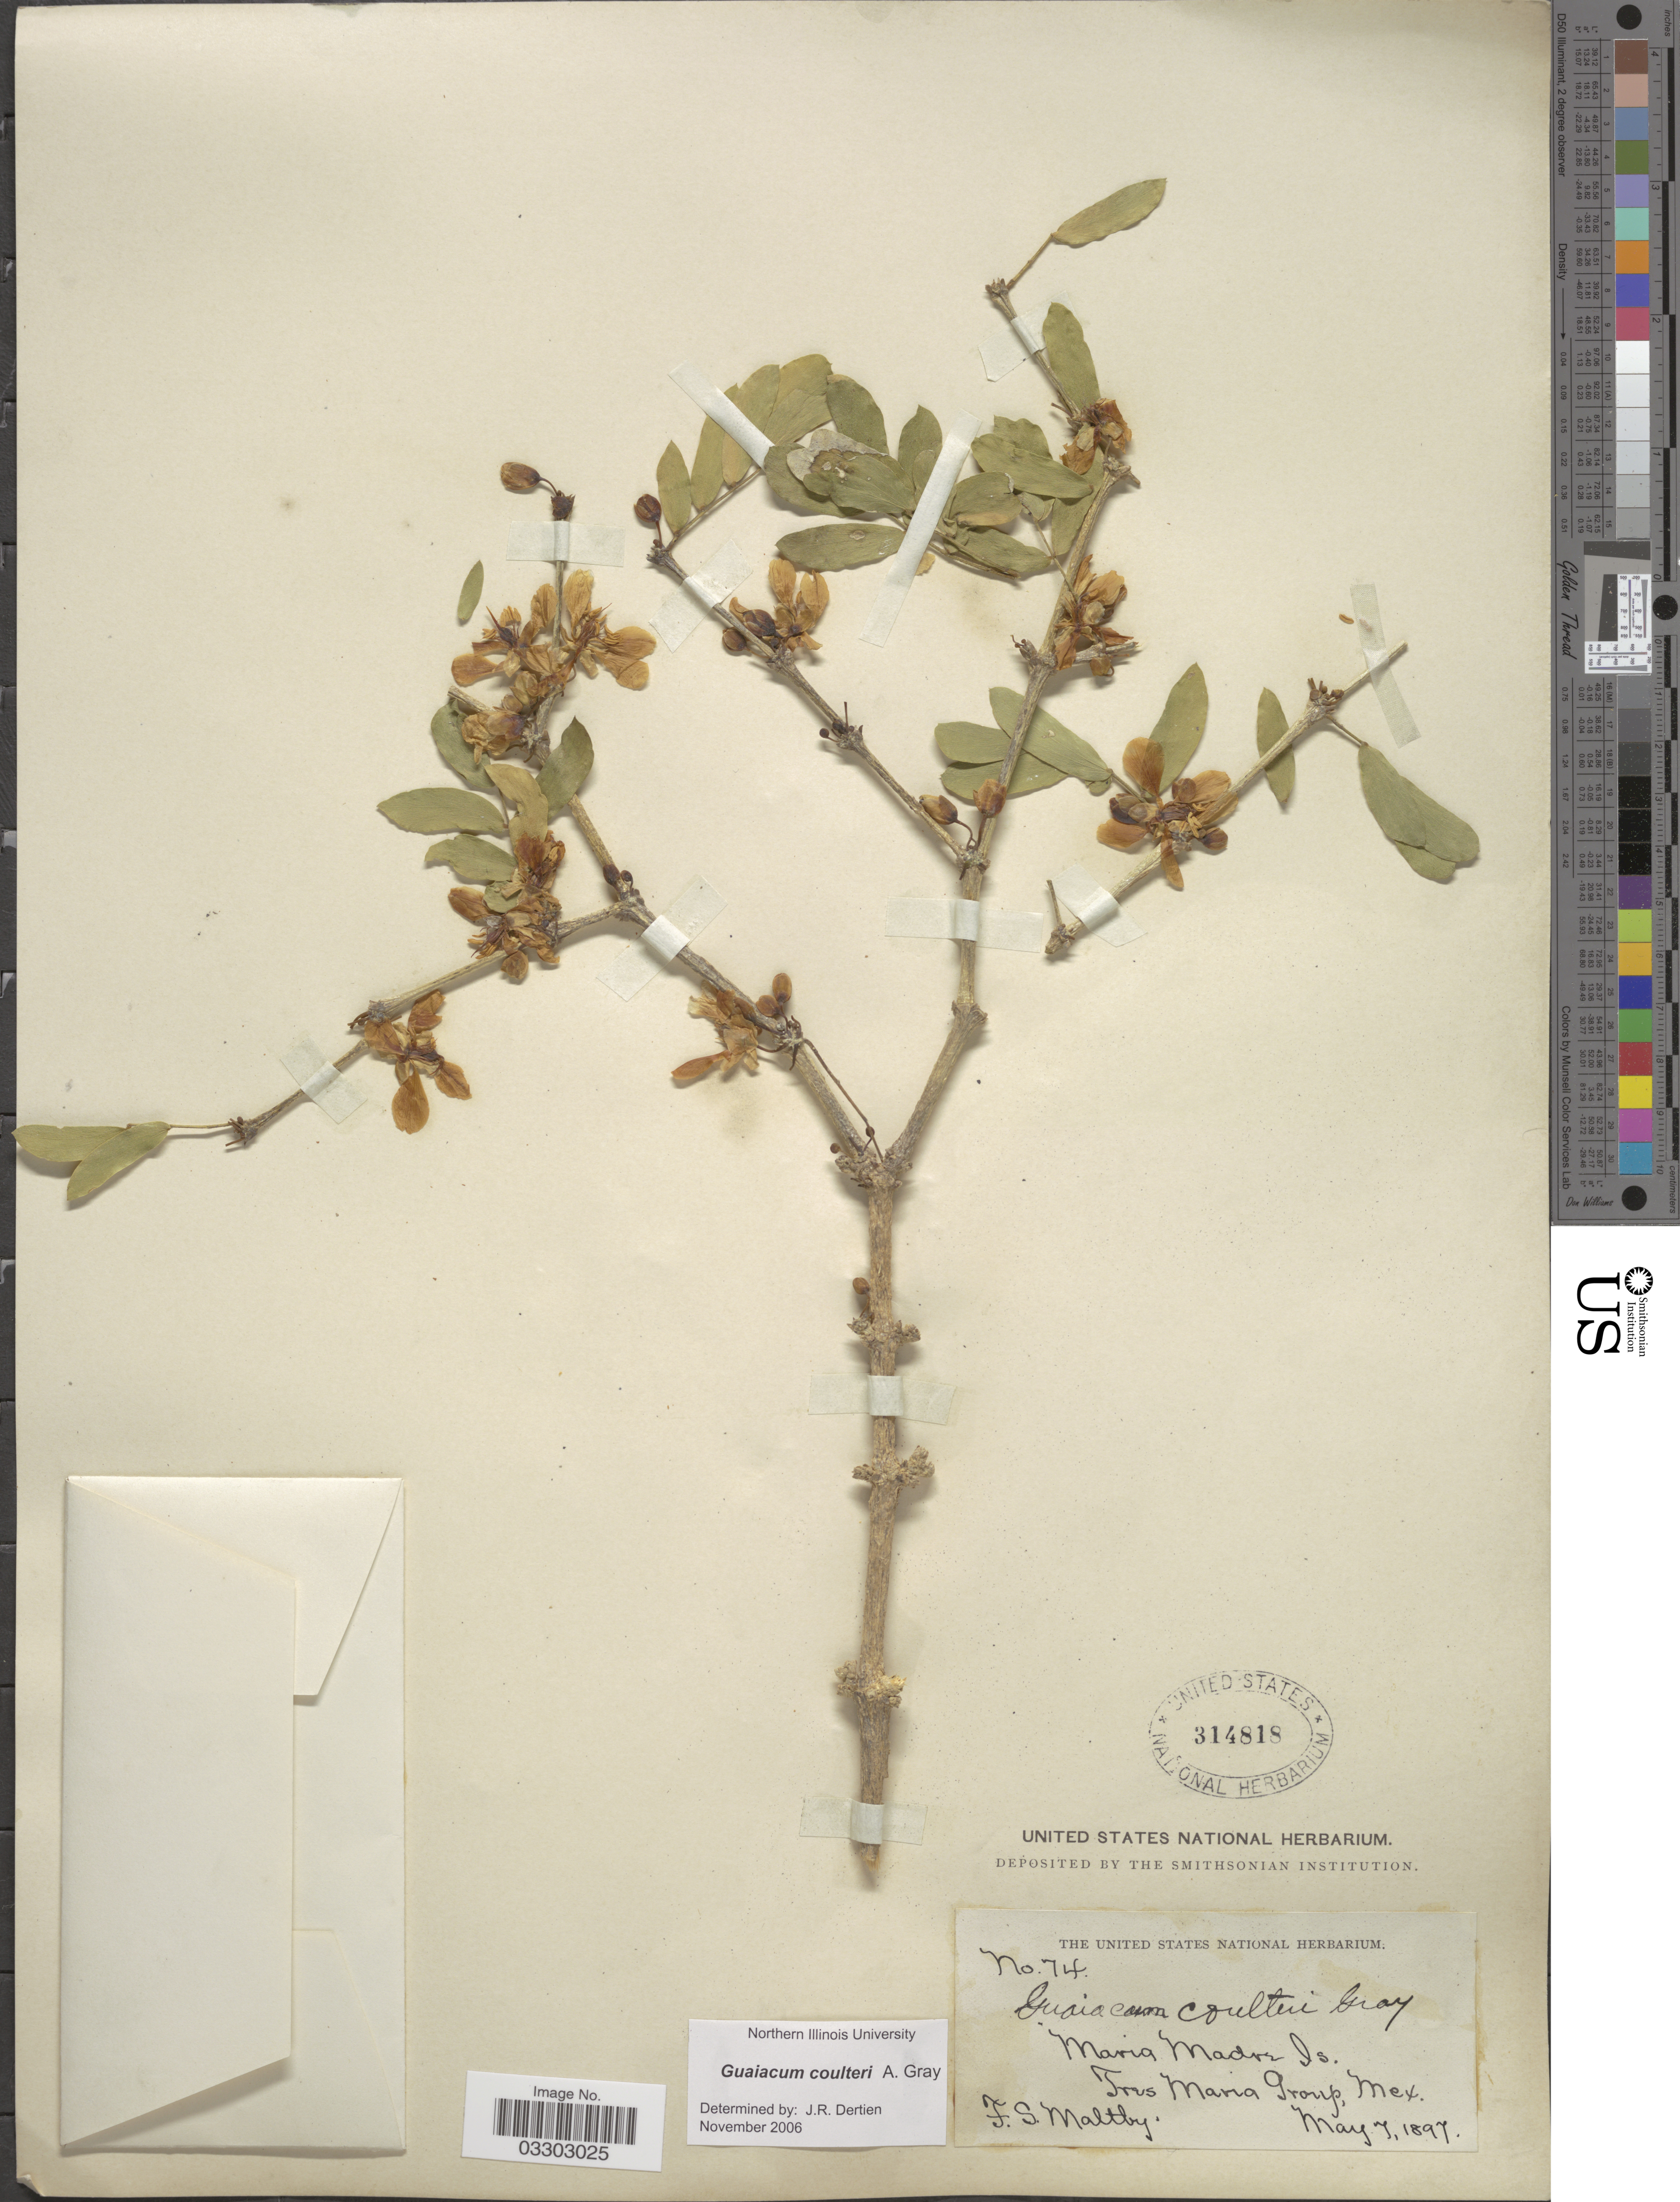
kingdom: Plantae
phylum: Tracheophyta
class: Magnoliopsida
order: Zygophyllales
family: Zygophyllaceae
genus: Guaiacum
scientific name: Guaiacum coulteri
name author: A. Gray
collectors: F. S. Maltby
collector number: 74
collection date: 1897-05-07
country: Mexico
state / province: Nayarit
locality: Maria Madre Is. Tres Maria Group.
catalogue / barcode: US 314818